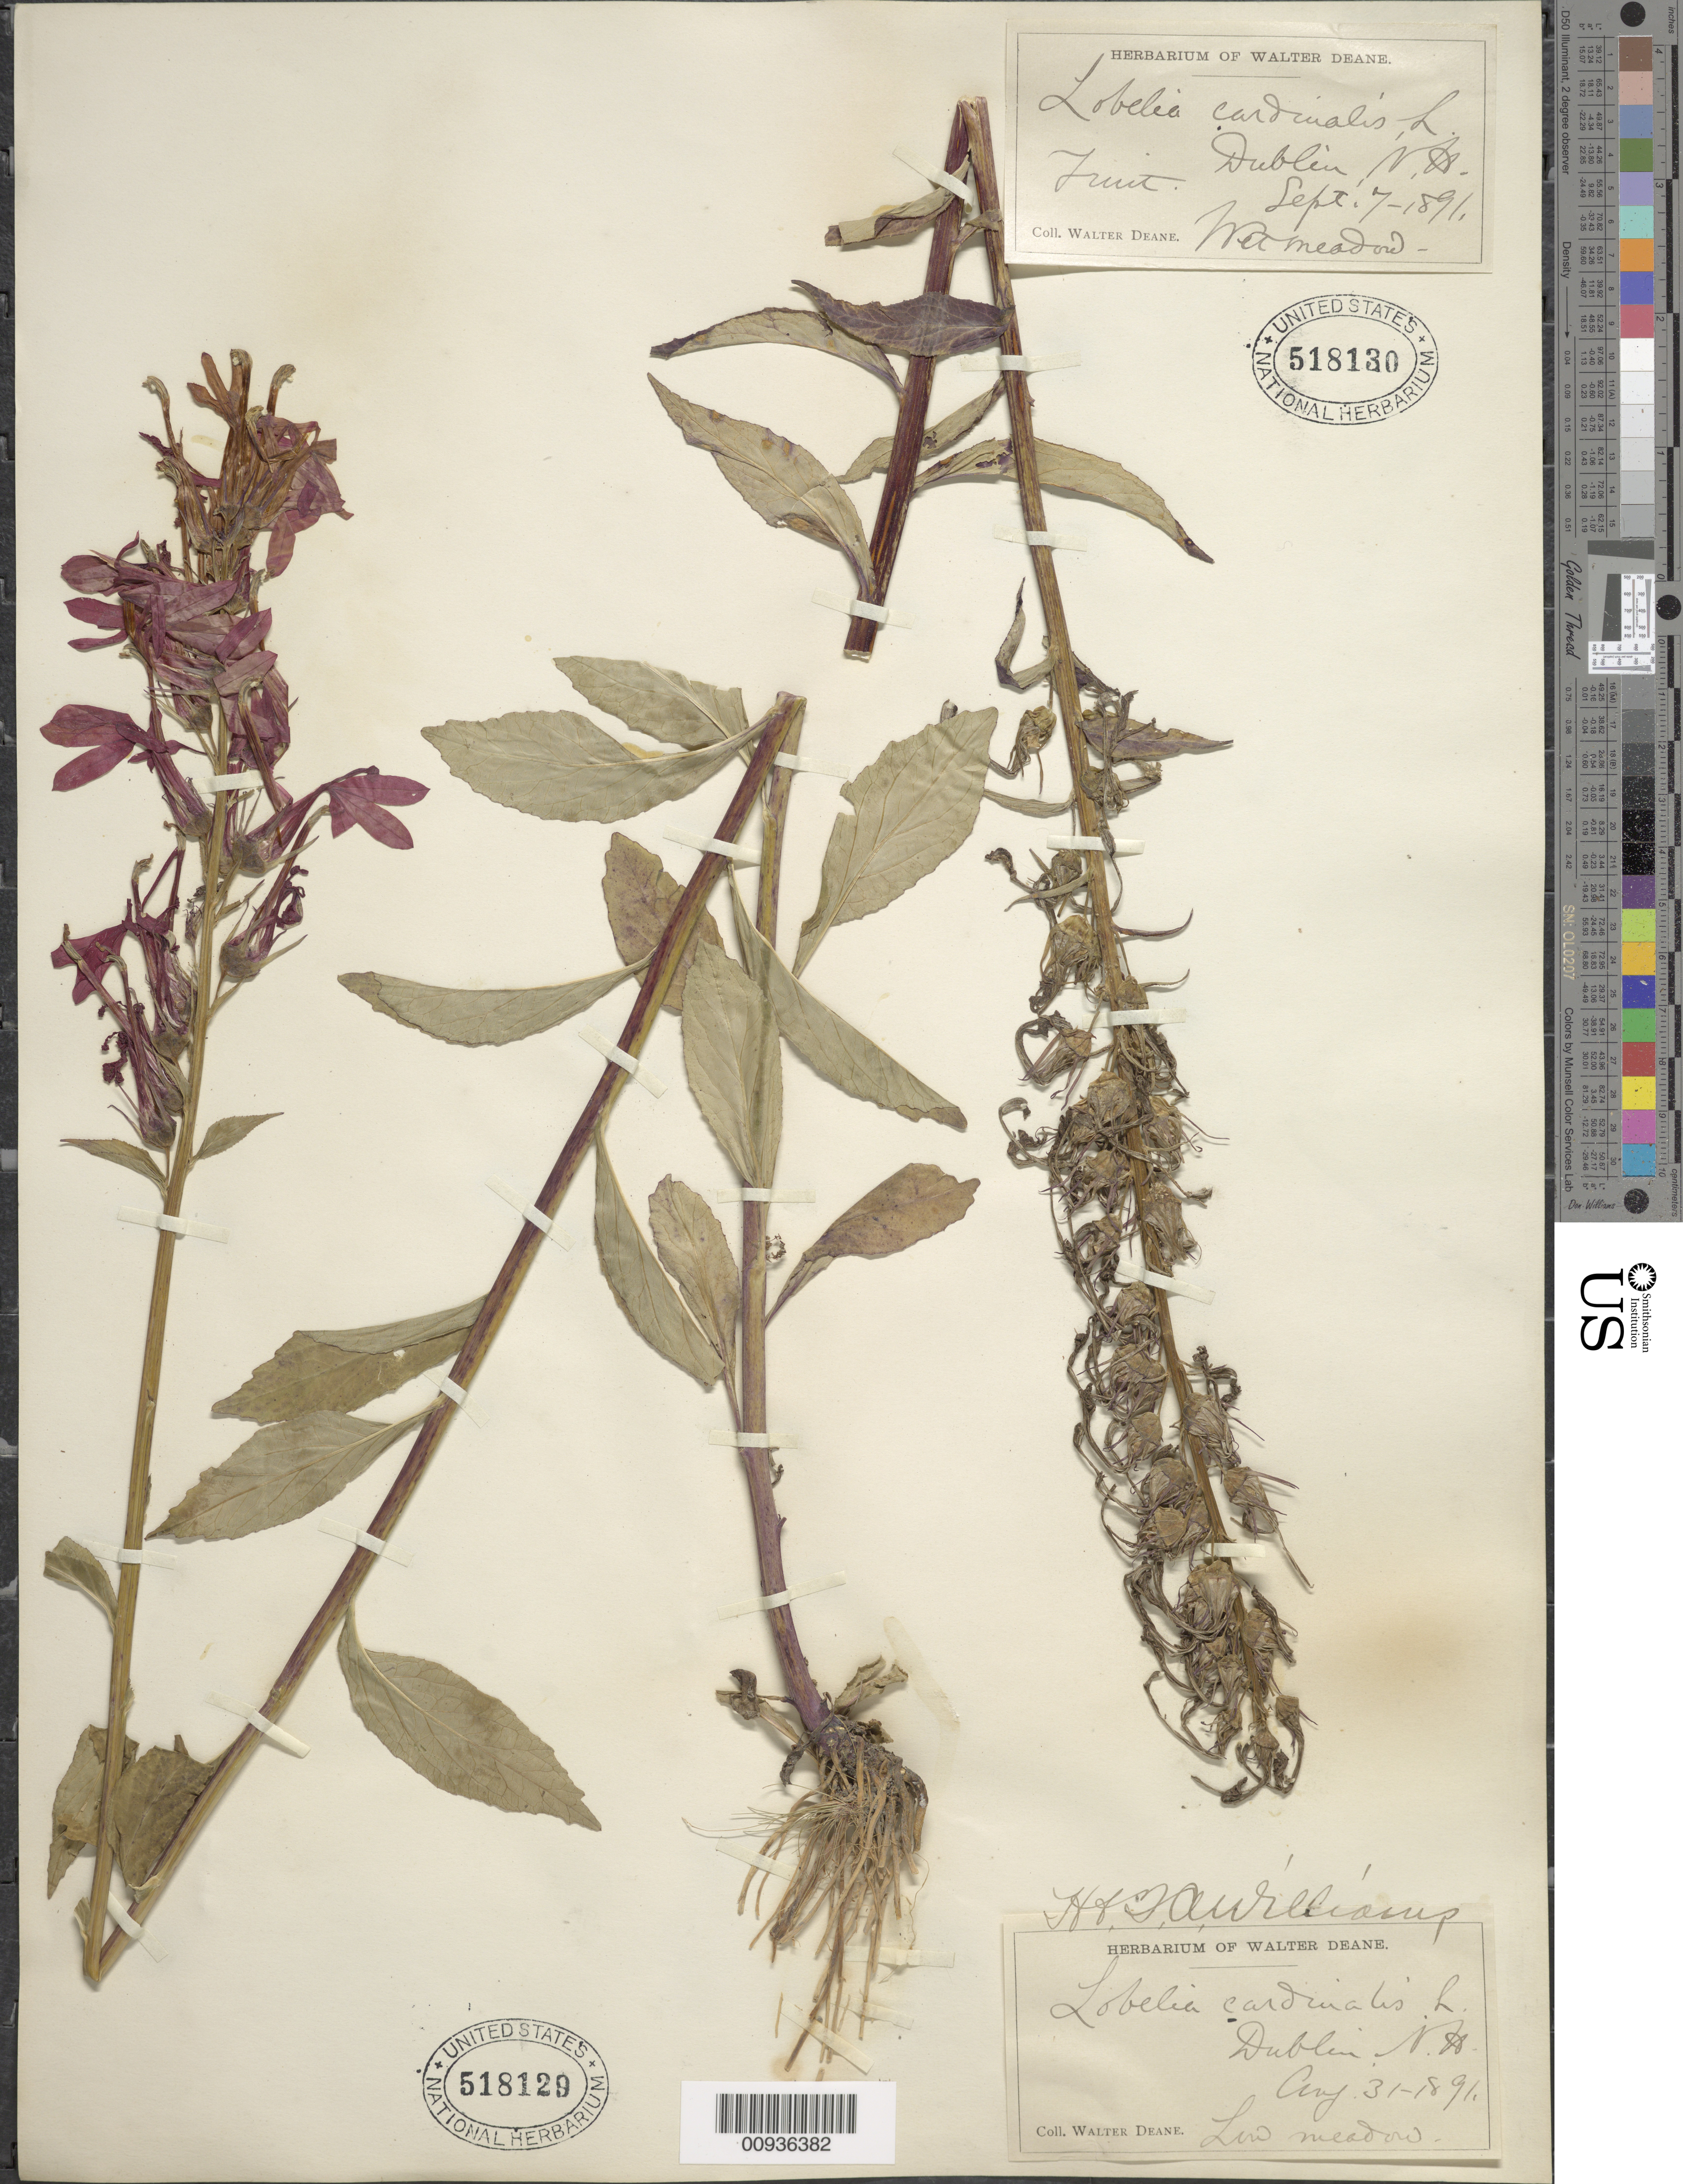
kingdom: Plantae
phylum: Tracheophyta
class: Magnoliopsida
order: Asterales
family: Campanulaceae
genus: Lobelia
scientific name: Lobelia cardinalis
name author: L.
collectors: W. Deane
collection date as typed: Aug. 31, 1891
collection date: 1891-08-31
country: United States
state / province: New Hampshire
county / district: Cheshire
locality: Dublin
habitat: low meadow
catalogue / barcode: US 518129